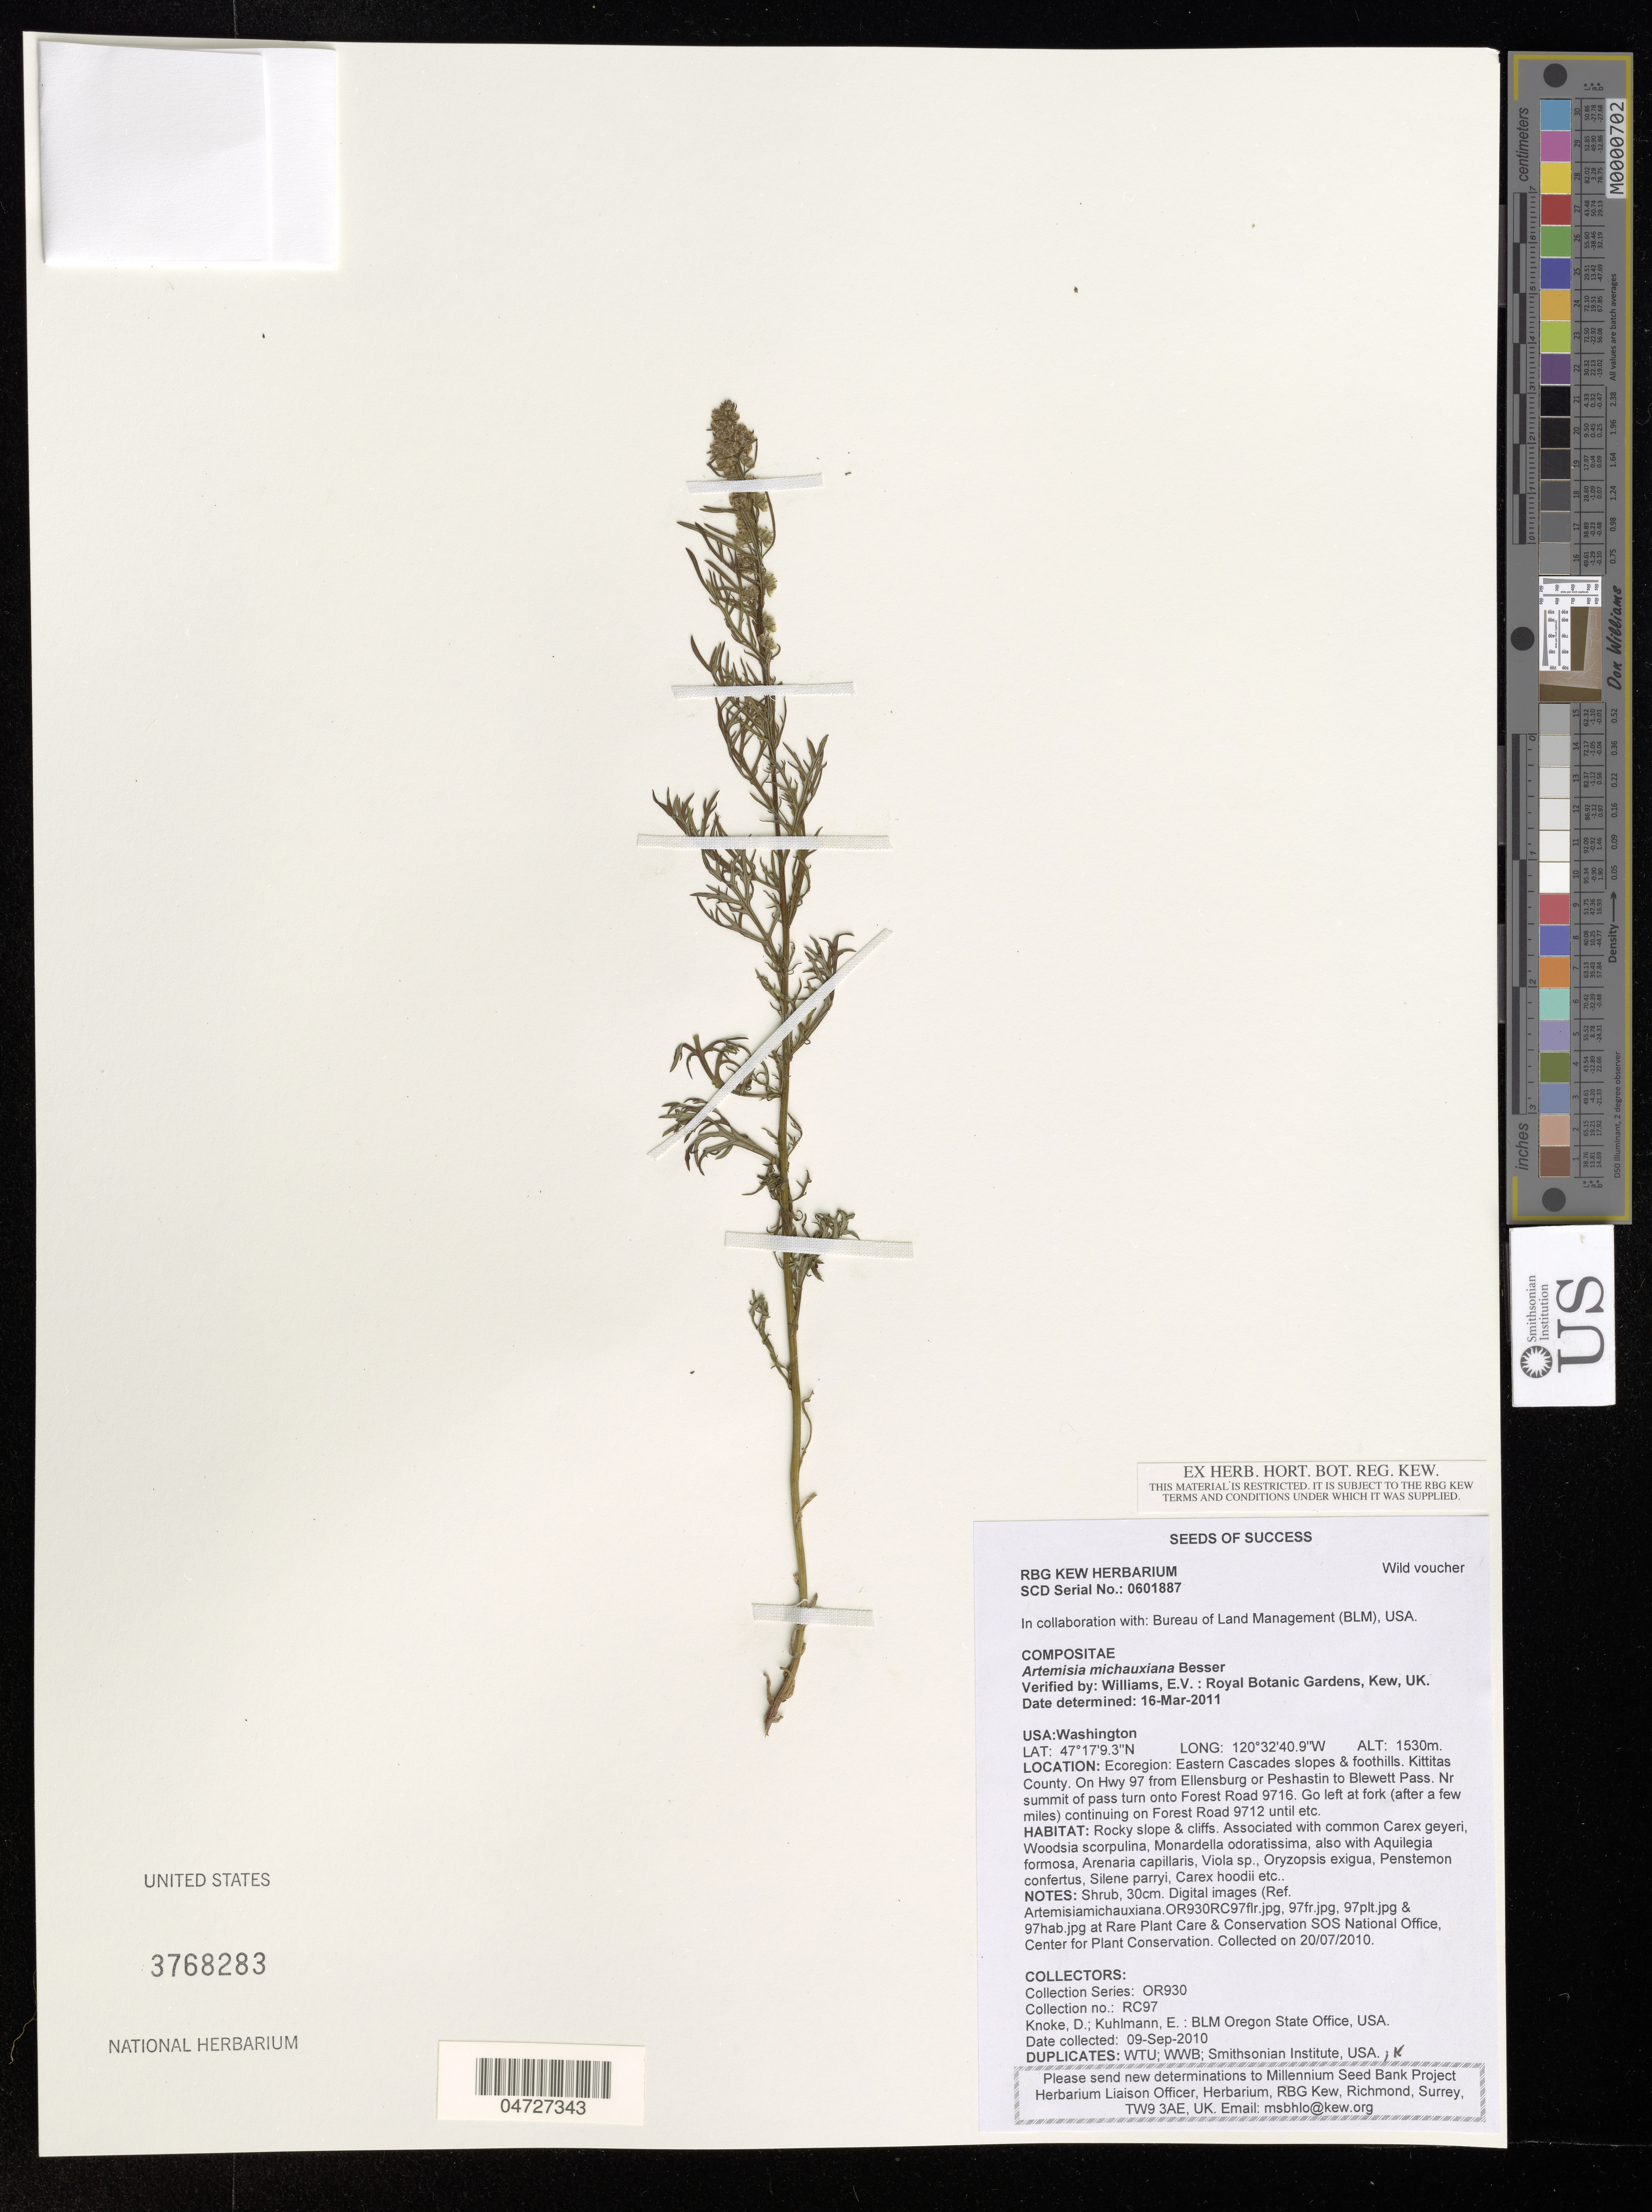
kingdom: Plantae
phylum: Tracheophyta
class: Magnoliopsida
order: Asterales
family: Asteraceae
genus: Artemisia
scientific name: Artemisia michauxiana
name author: Besser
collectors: D. Knoke & E. Kuhlmann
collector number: RC97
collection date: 2010-09-09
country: United States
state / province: Washington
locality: Ecoregion: Eastern Cascades slopes & foothills. Kittitas County. On Hwy 97 from Ellensburg or Peshastin to Blewett Pass. Nr summit of pass turn onto Forest Road 9716. Go left at fork (after a few miles) continuing on Forest Road 9712 until etc.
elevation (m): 466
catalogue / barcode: US 3768283